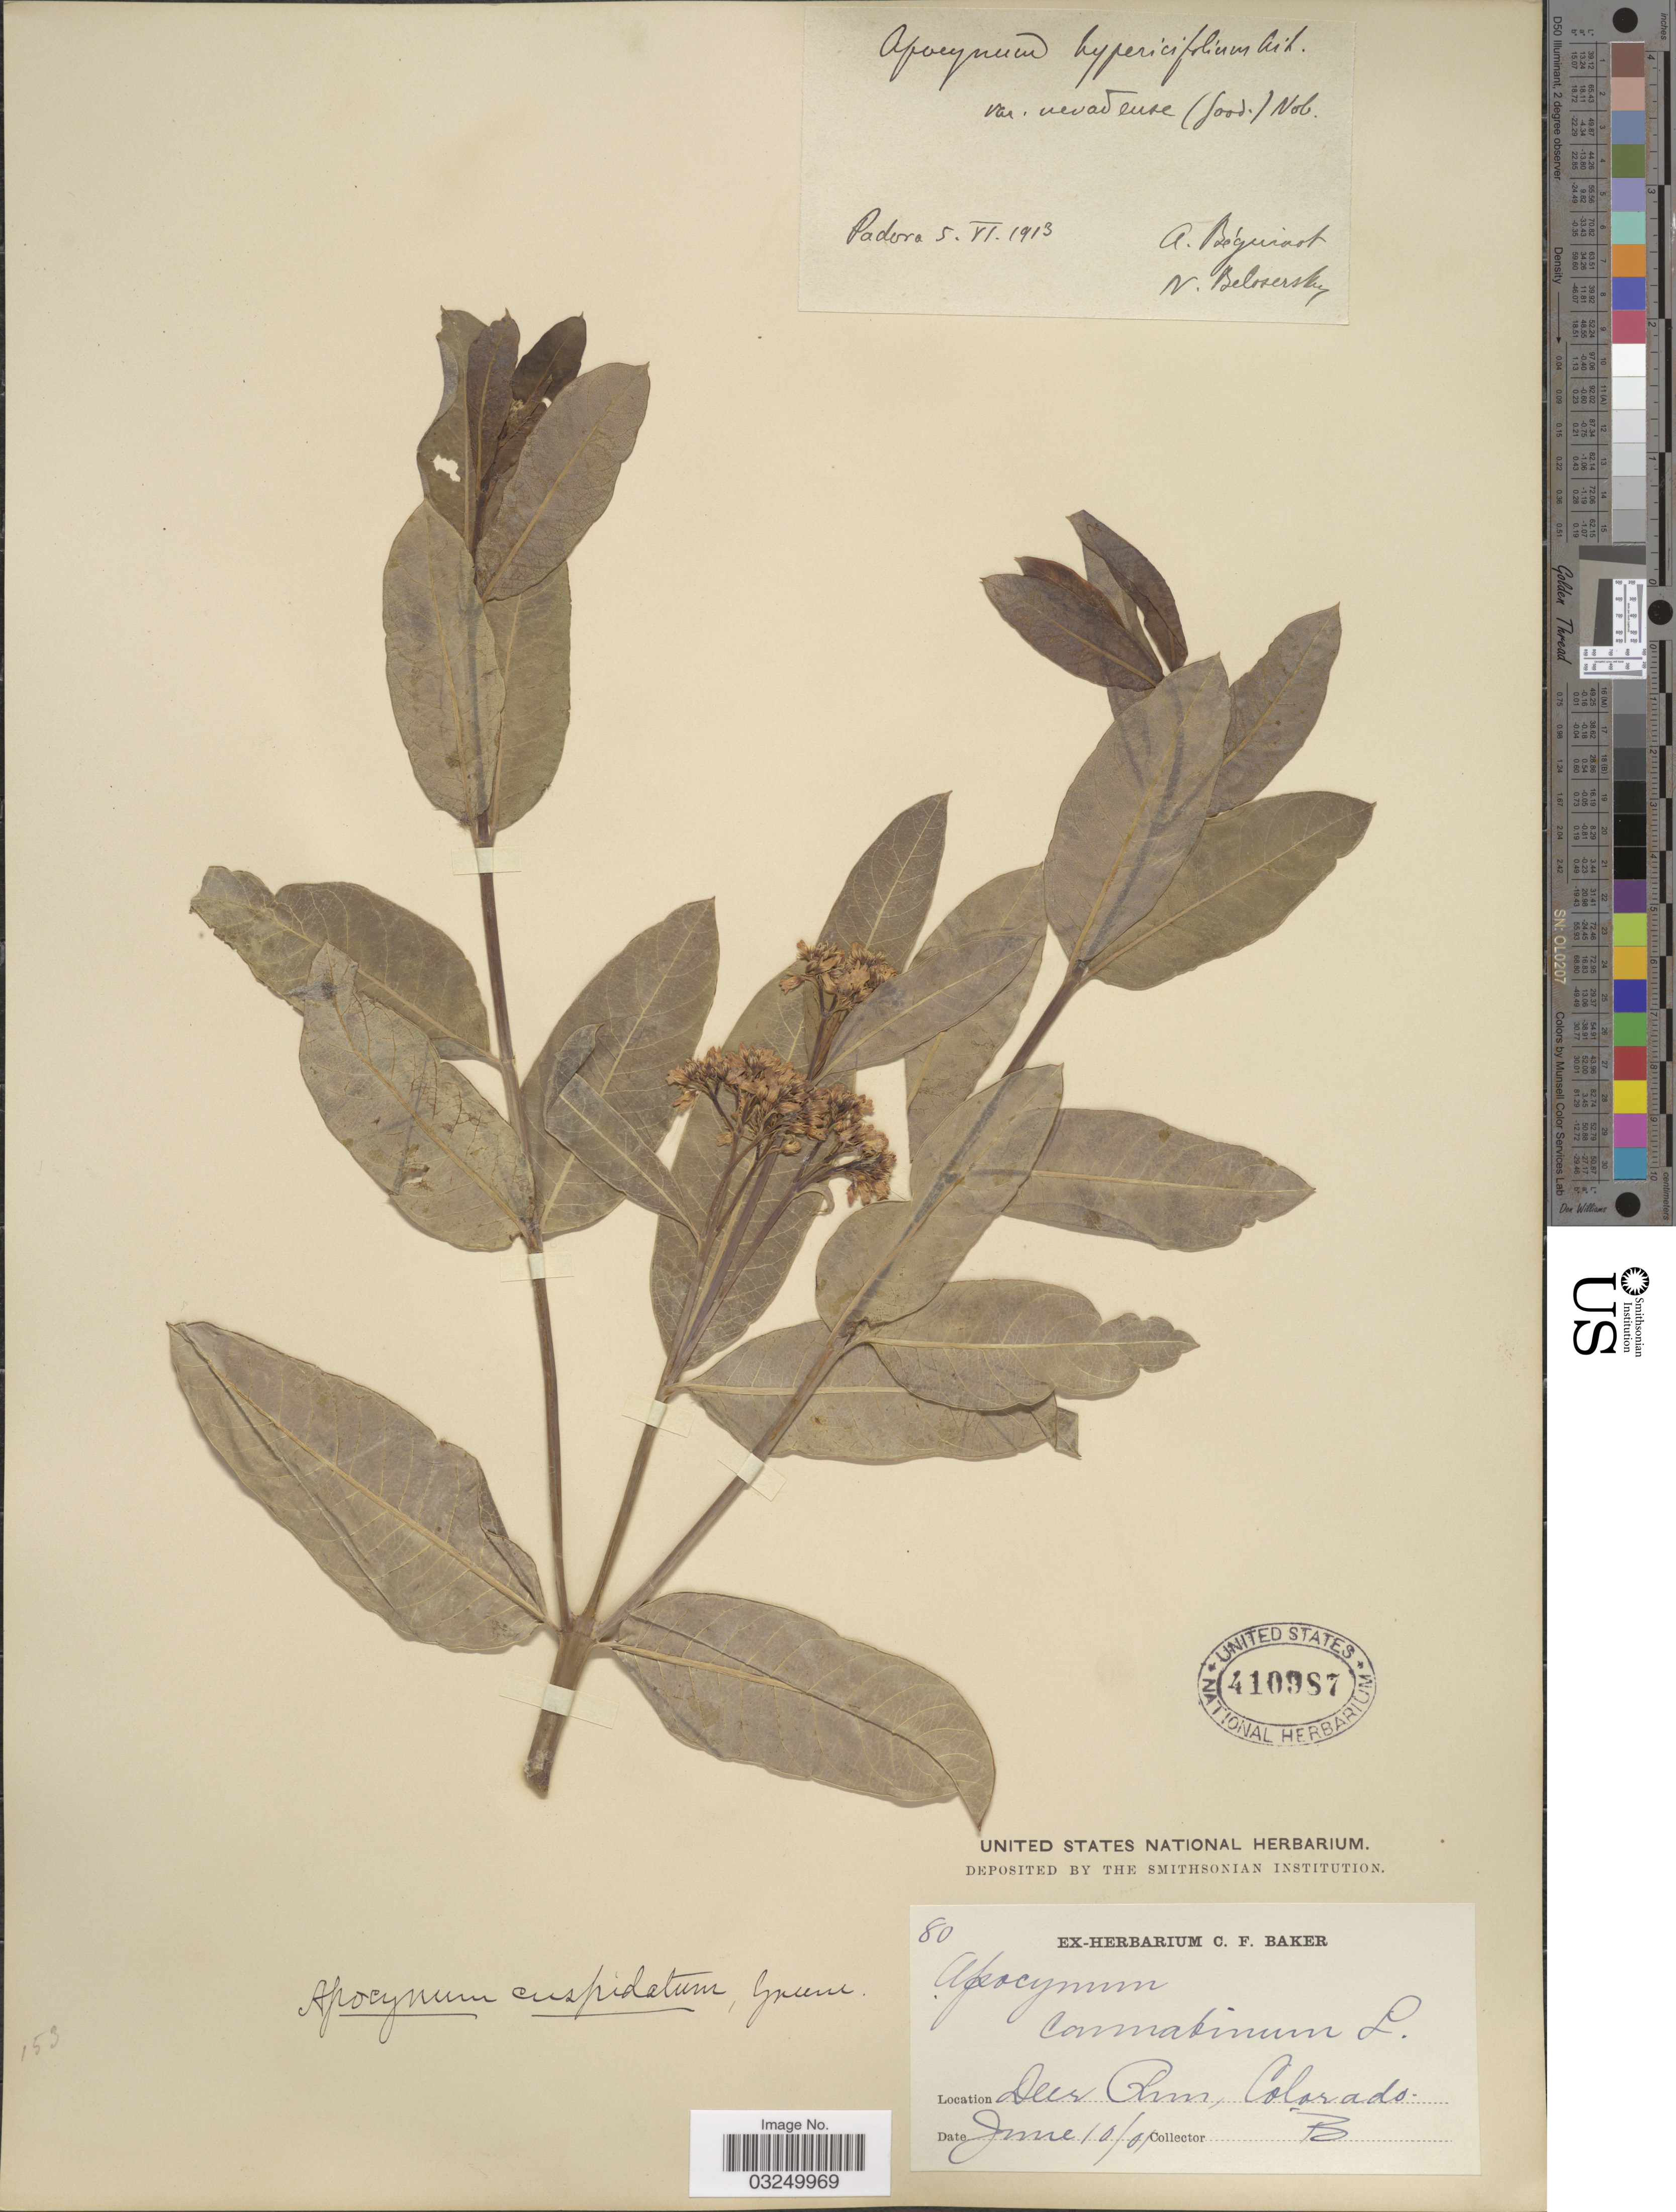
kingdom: Plantae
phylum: Tracheophyta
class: Magnoliopsida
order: Gentianales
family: Apocynaceae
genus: Apocynum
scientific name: Apocynum nevadense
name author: Goodd.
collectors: C. F. Baker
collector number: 80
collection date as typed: Transcribed d/m/y: 10/6/1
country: United States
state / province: Colorado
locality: Deer Run.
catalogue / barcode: US 410987